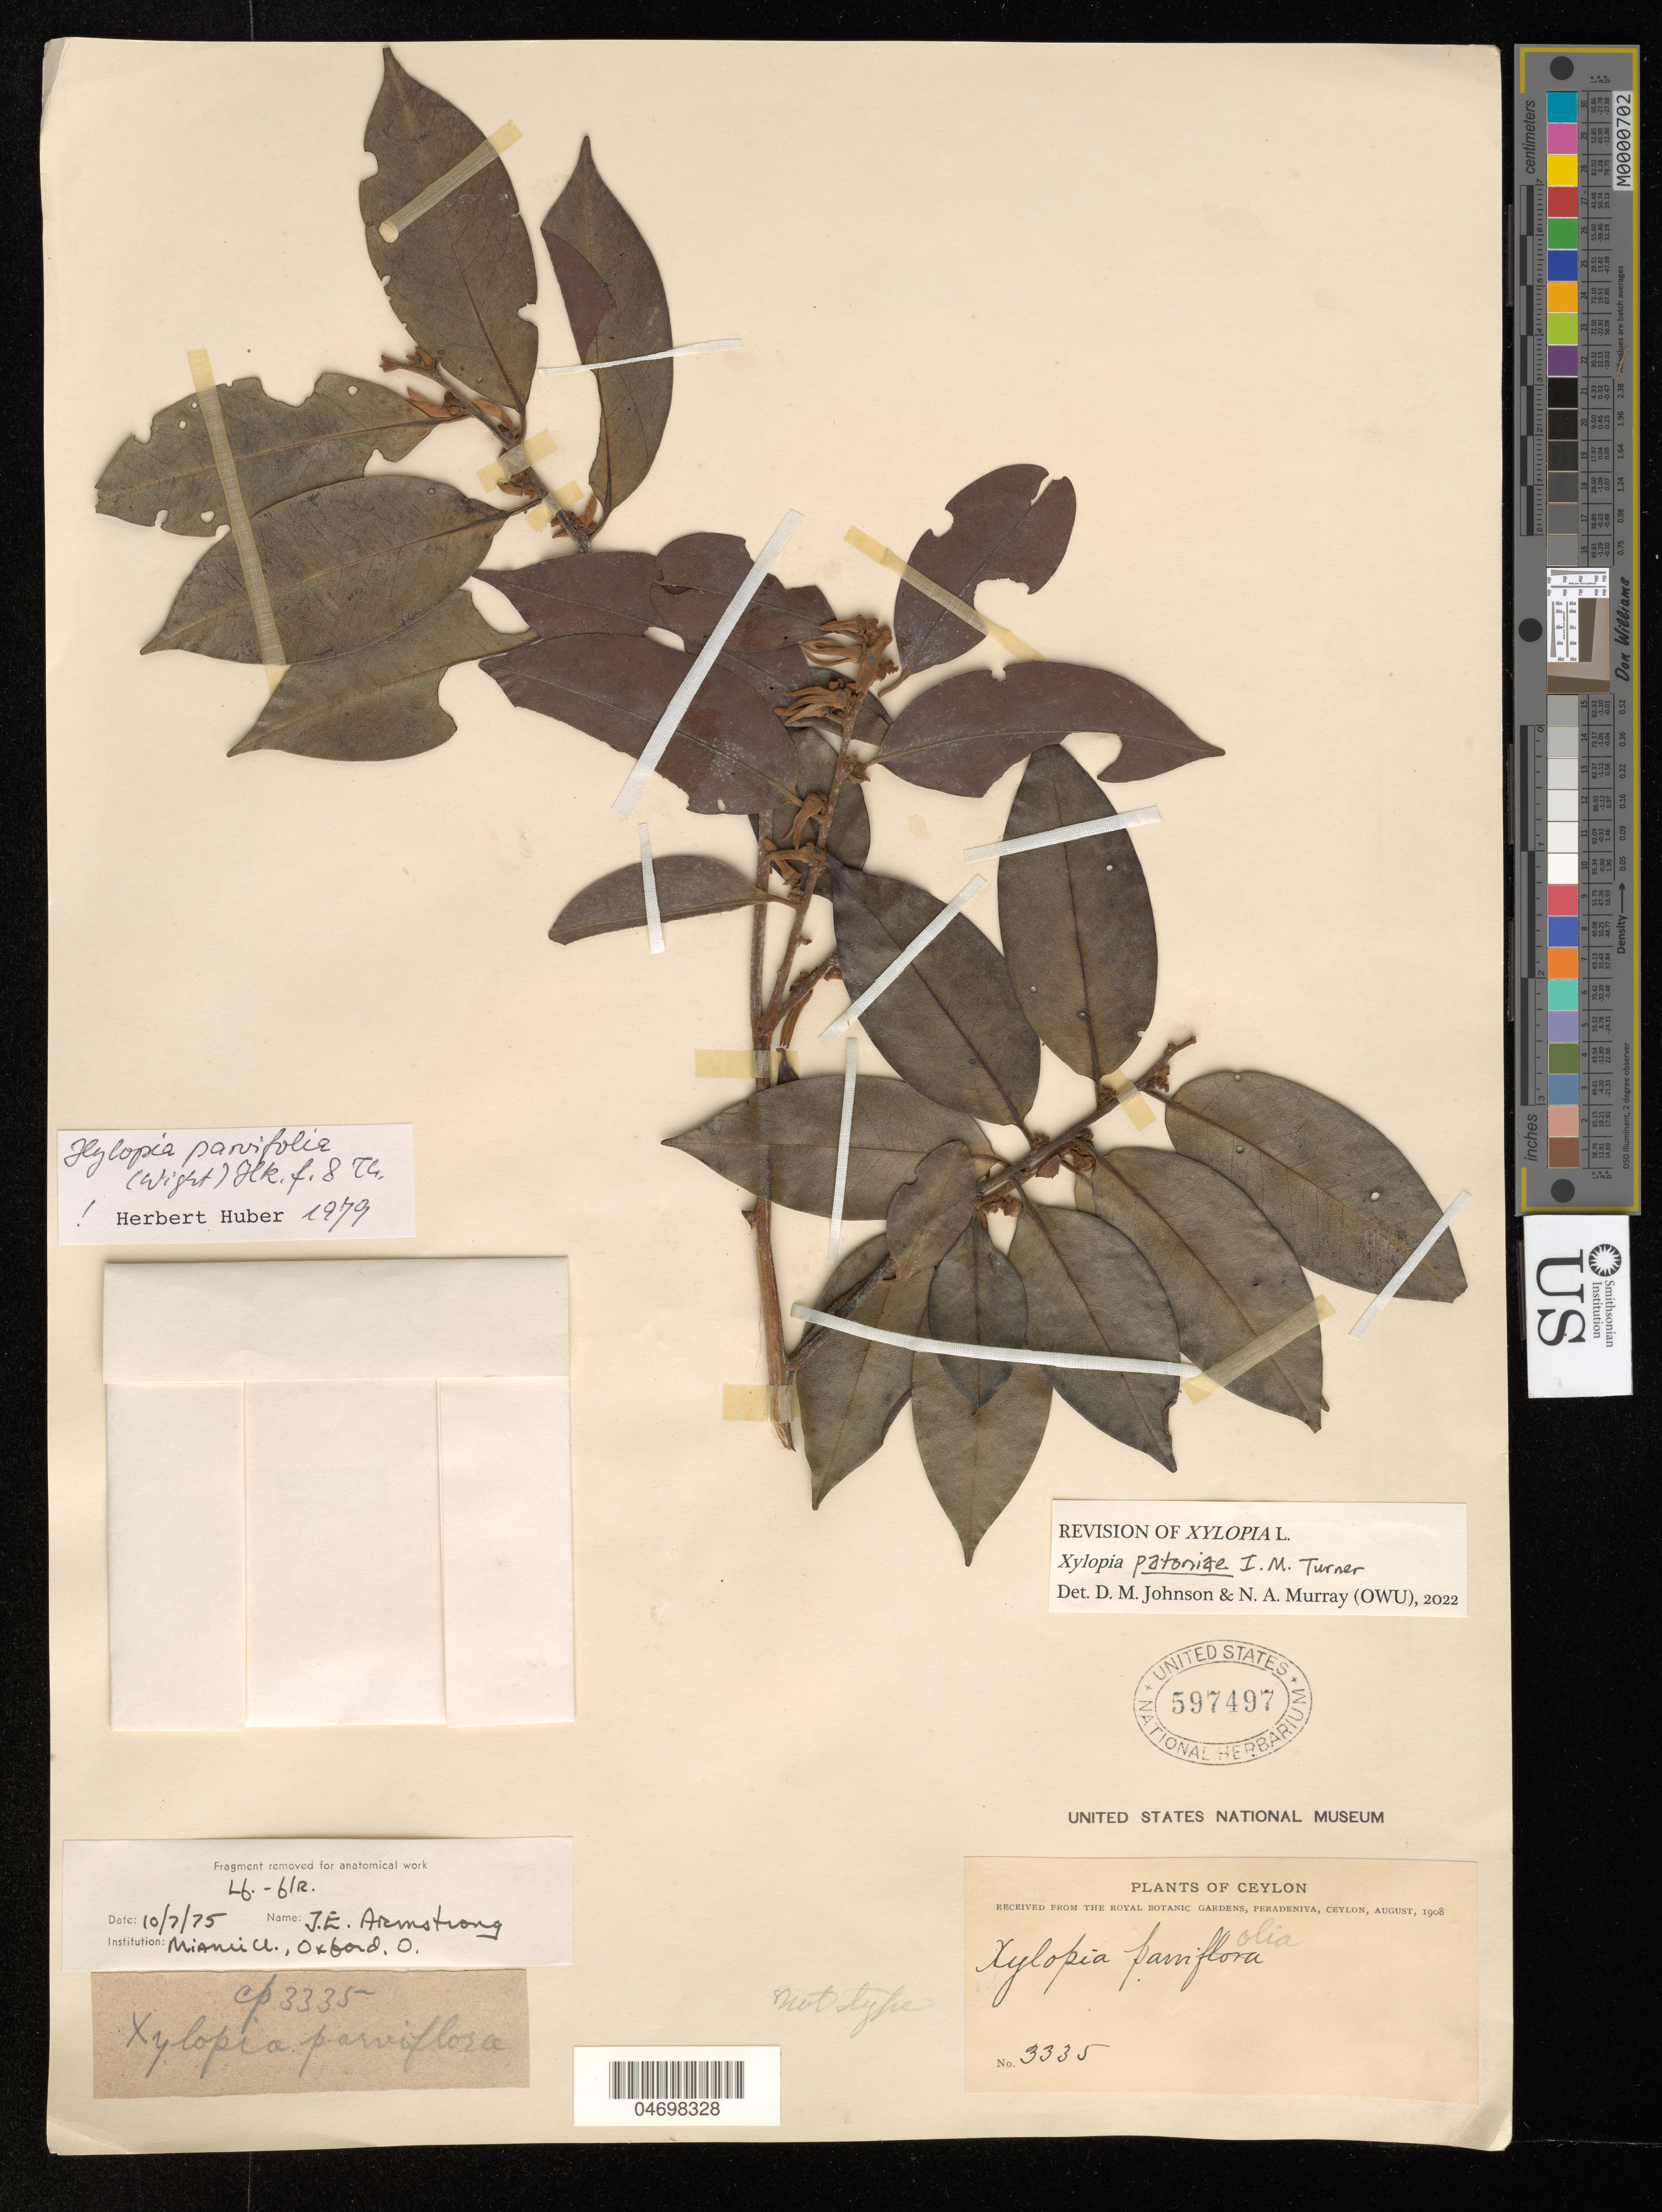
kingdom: Plantae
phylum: Tracheophyta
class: Magnoliopsida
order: Magnoliales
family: Annonaceae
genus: Xylopia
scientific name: Xylopia patoniae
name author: I.M. Turner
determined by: Johnson, D. M.; Murray, N. A.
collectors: unk.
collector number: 3335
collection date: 1908-08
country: Sri Lanka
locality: Ceylon, received from the Royal Botanic Gardens, Peradeniya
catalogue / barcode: US 597497